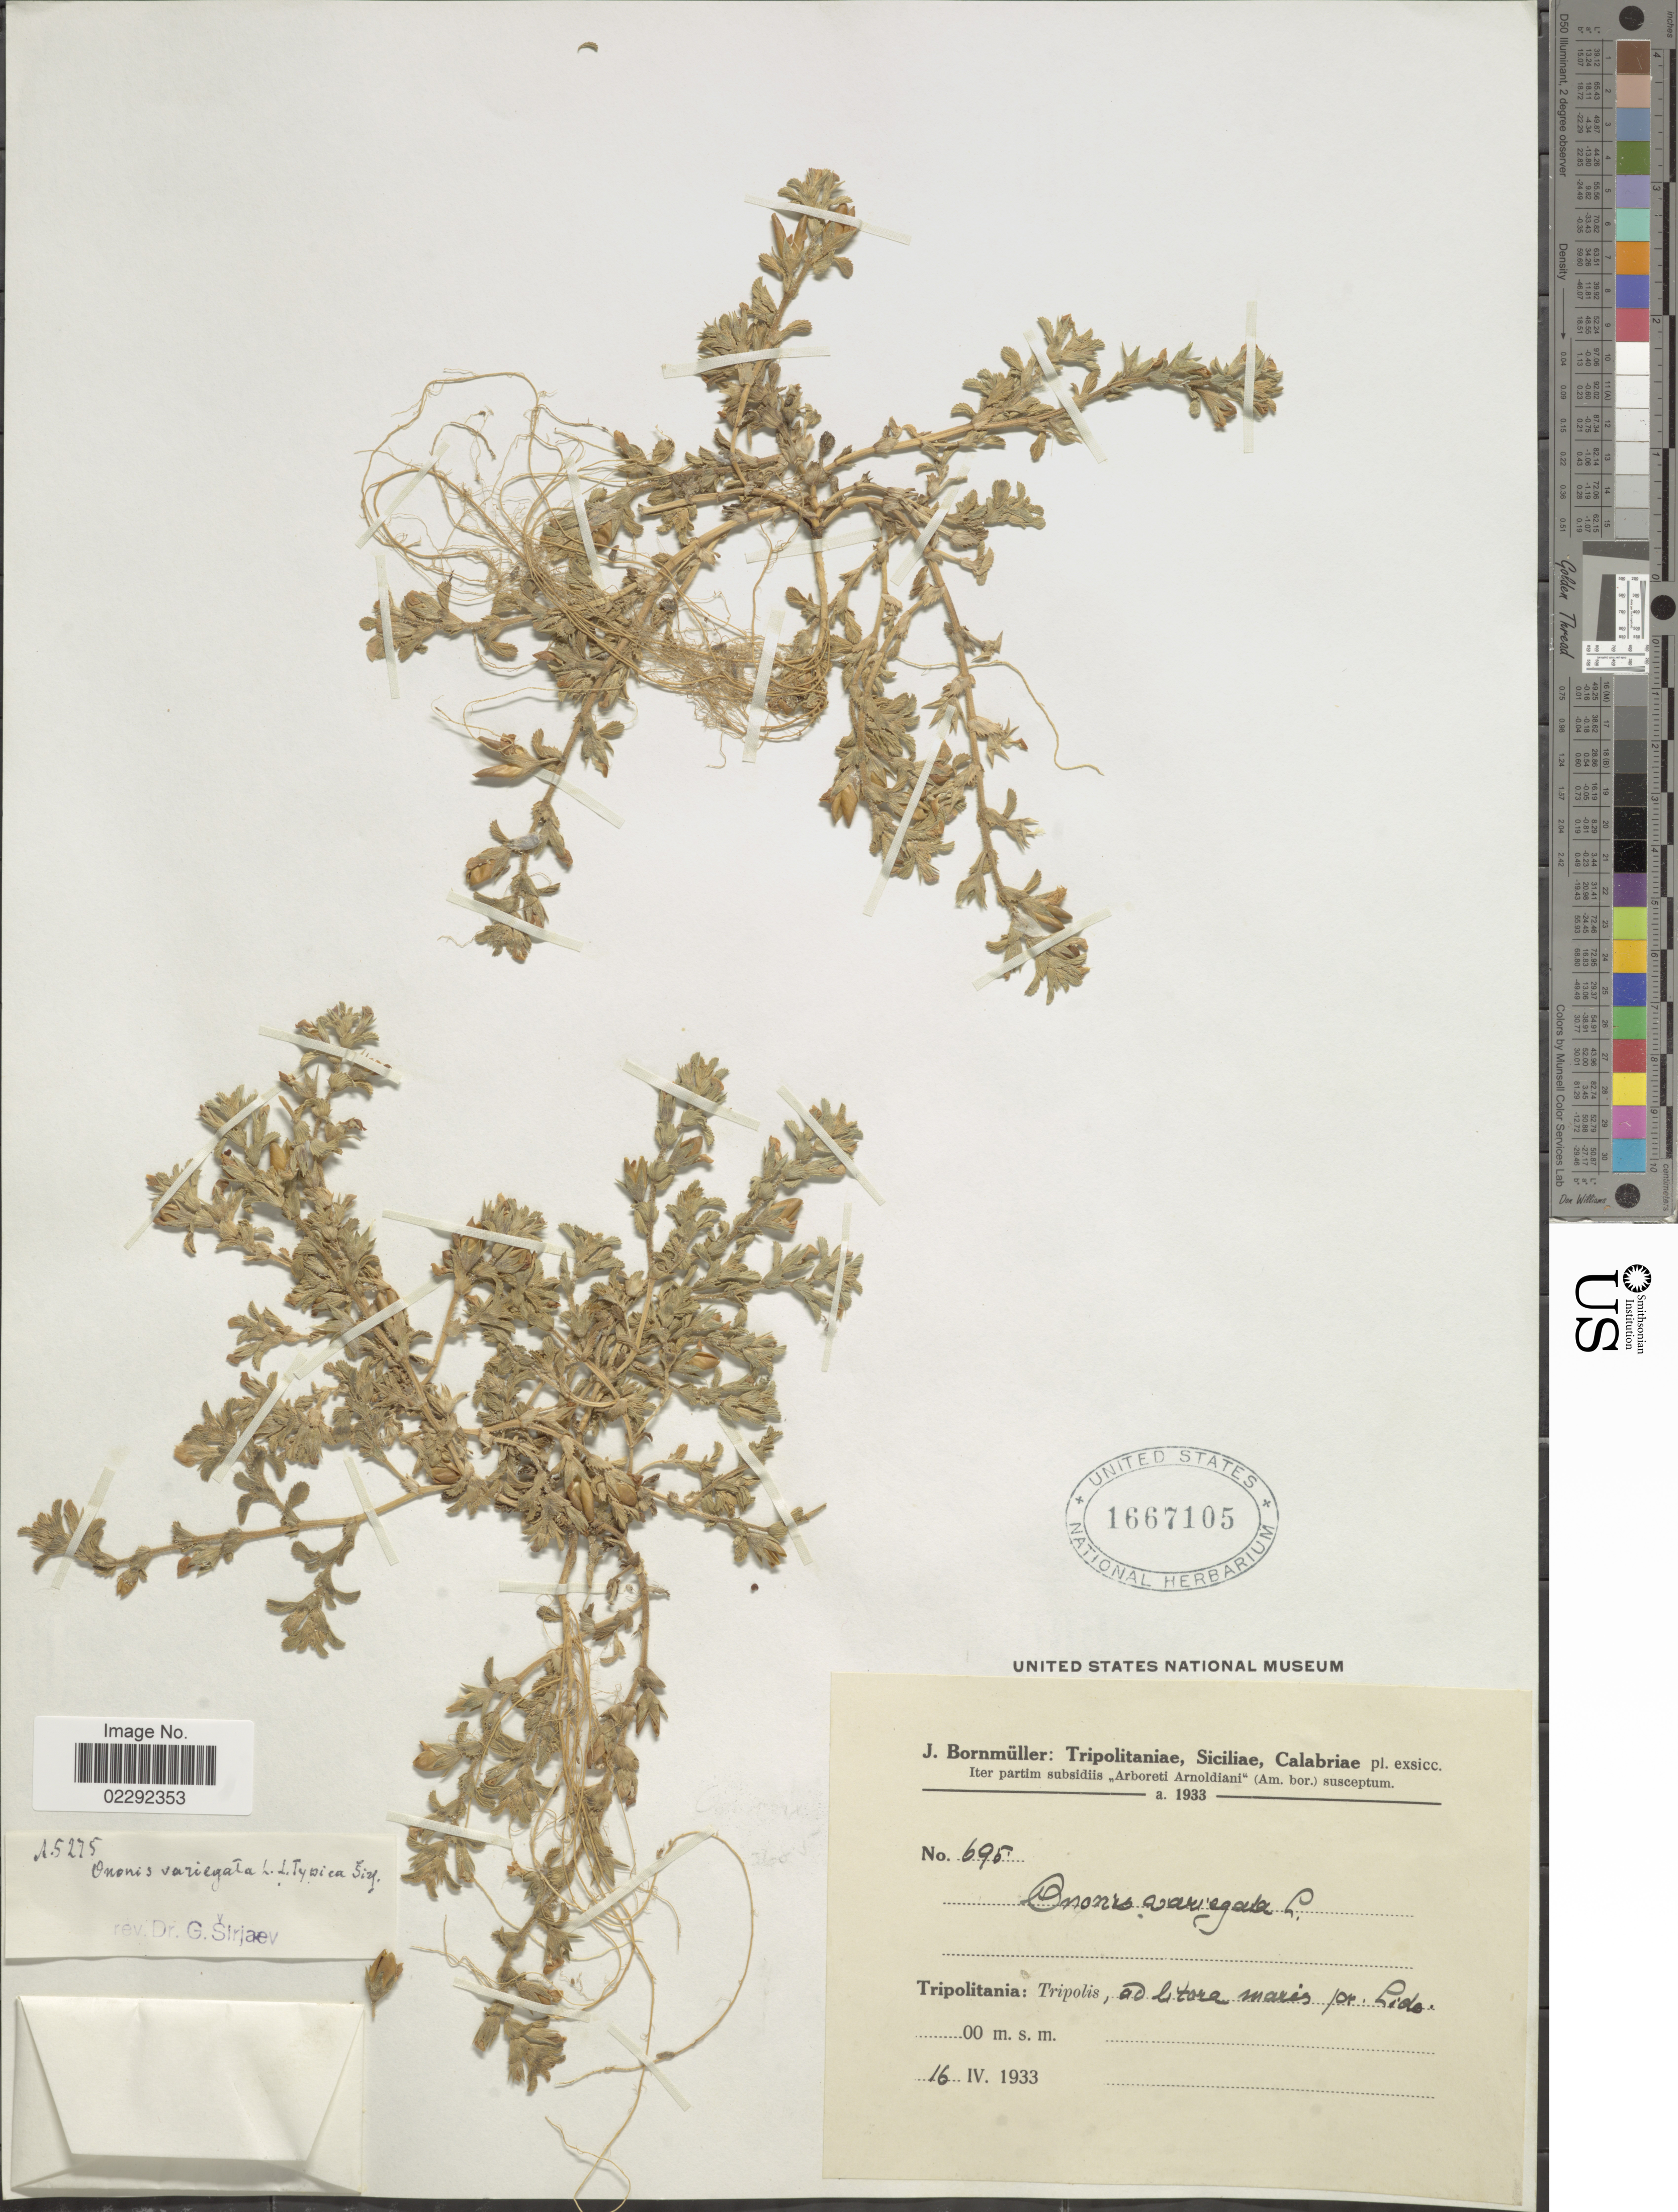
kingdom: Plantae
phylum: Tracheophyta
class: Magnoliopsida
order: Fabales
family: Fabaceae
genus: Ononis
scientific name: Ononis variegata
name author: L.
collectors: J. Bornmüller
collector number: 695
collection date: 1933-04-16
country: Libya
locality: Tripolitania: Tripolis, ad litora maris pr. Lido.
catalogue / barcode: US 1667105